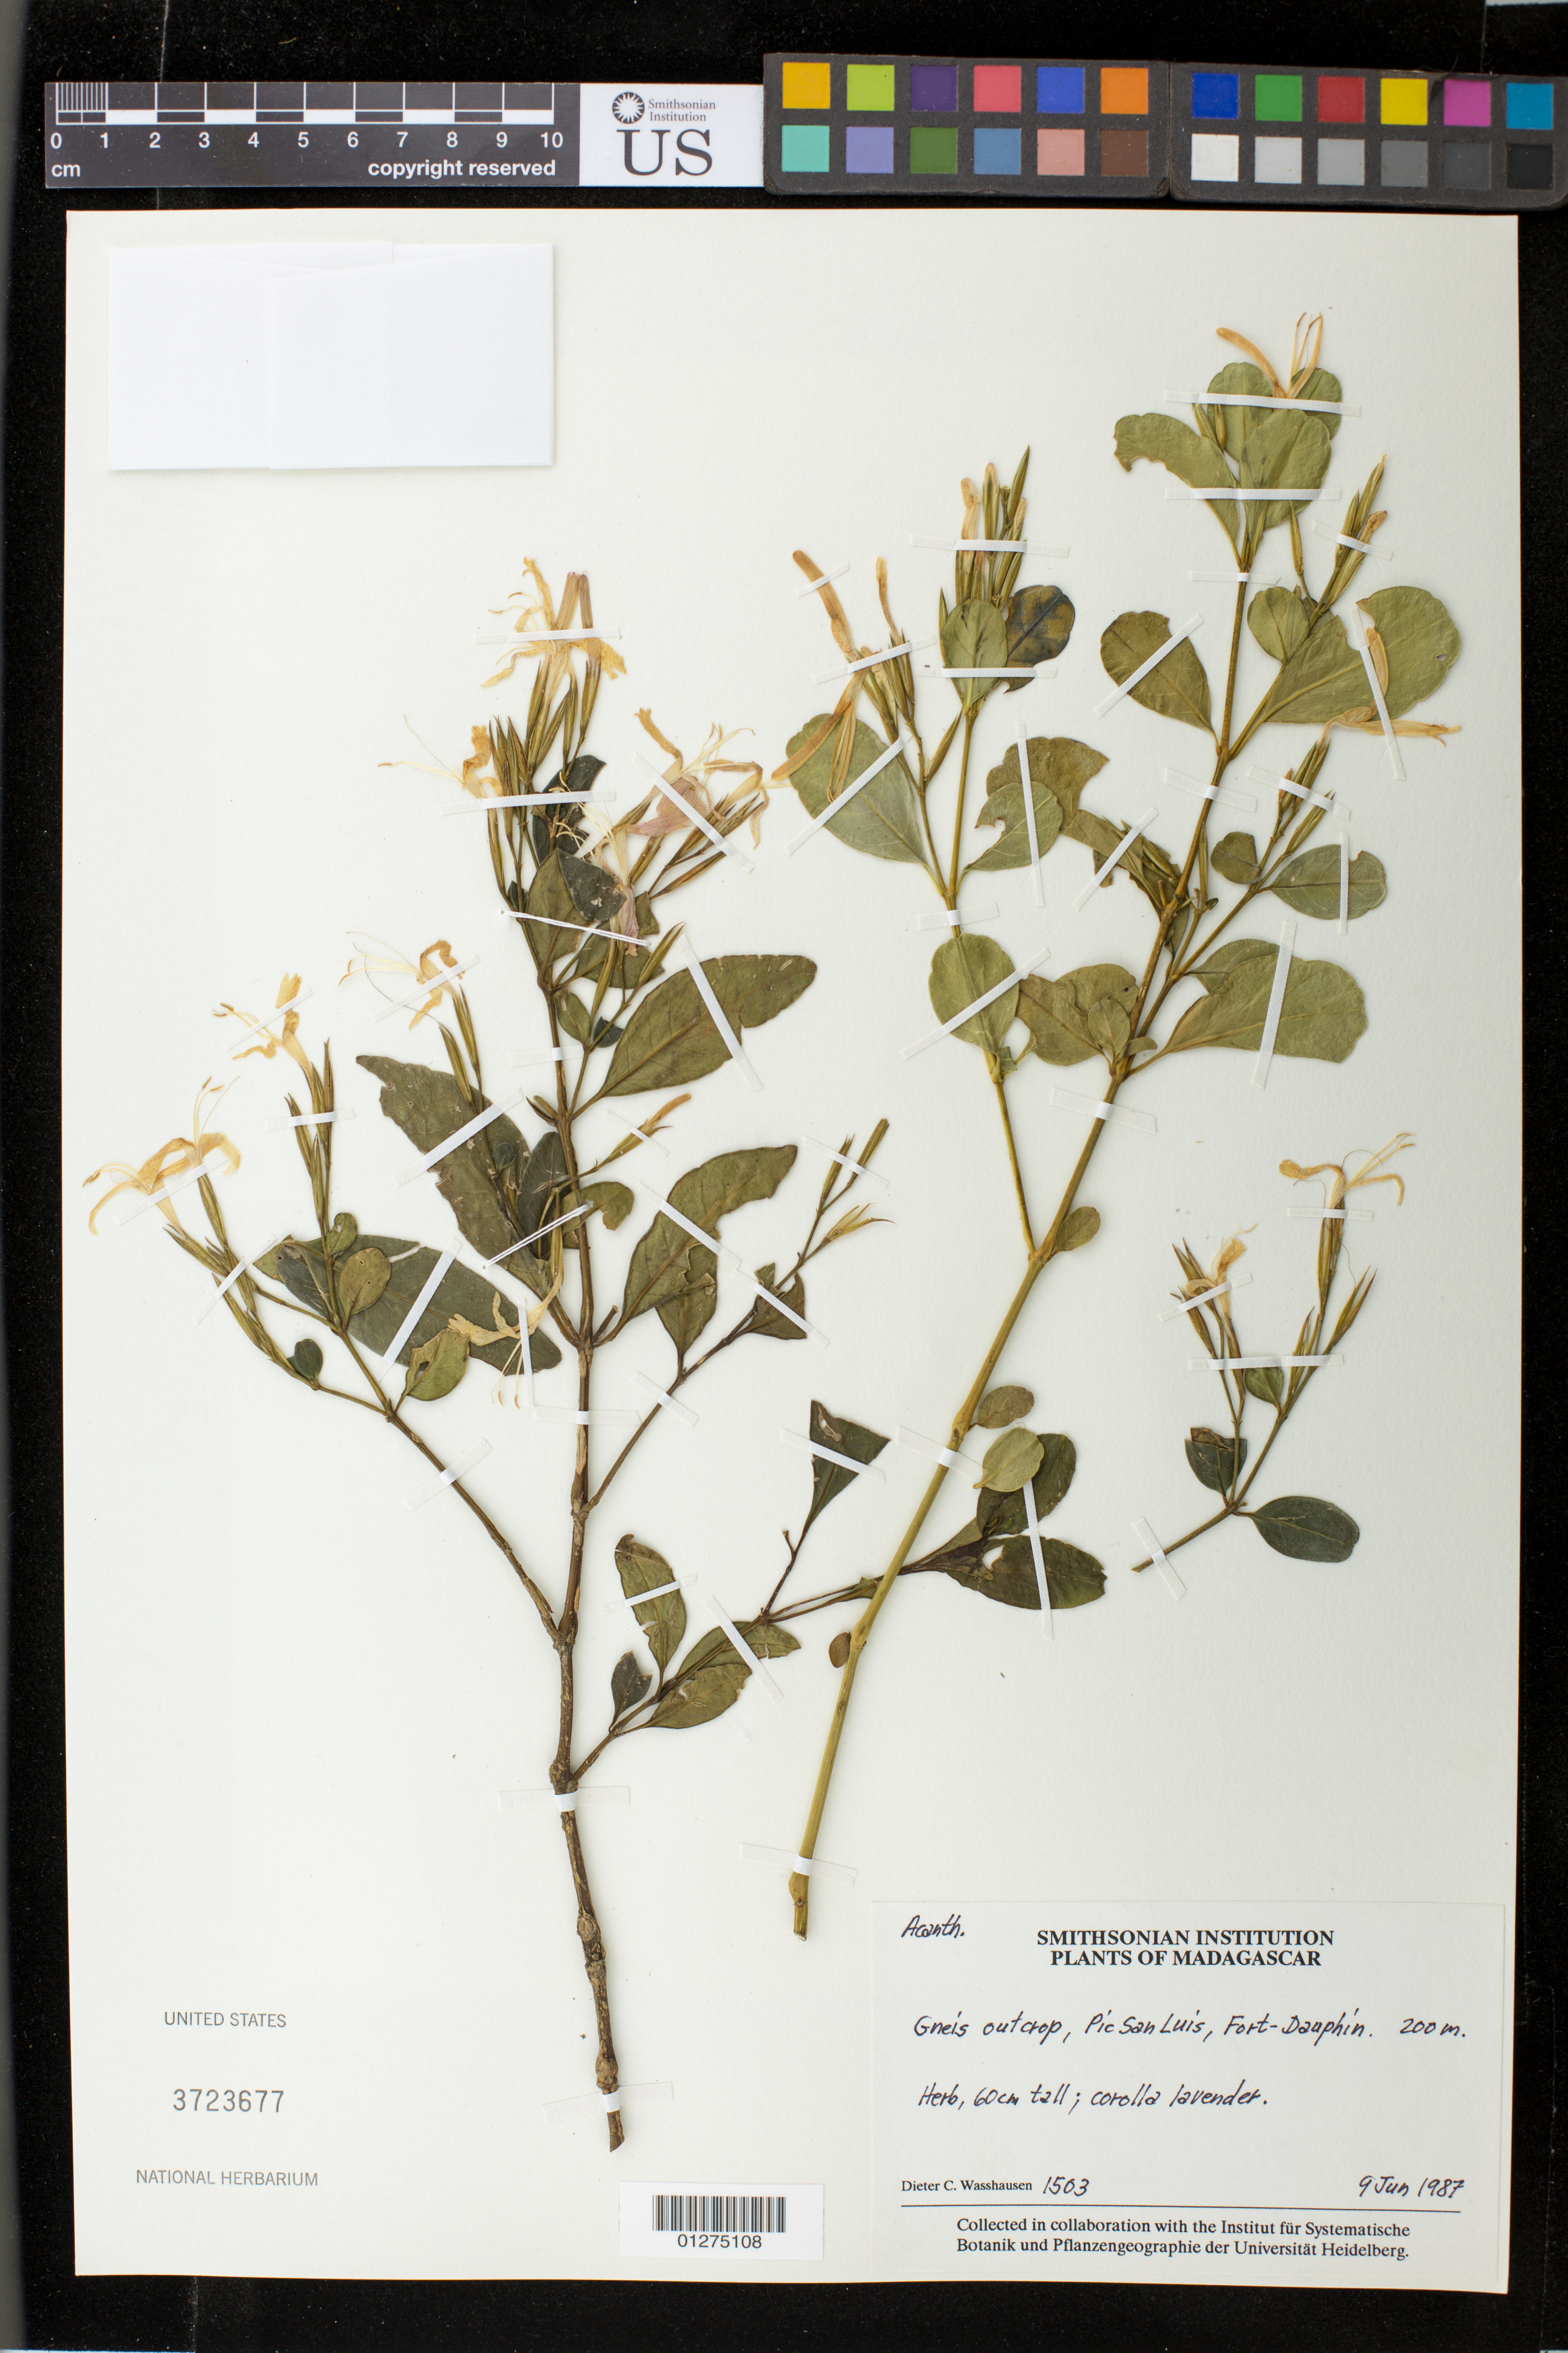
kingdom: Plantae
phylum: Tracheophyta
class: Magnoliopsida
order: Lamiales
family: Acanthaceae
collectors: D. C. Wasshausen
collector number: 1503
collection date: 1987-06-09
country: Madagascar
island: Madagascar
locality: Pic San Luis, Fort-Dauphin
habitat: gneis outcrop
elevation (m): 200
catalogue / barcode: US 3723677